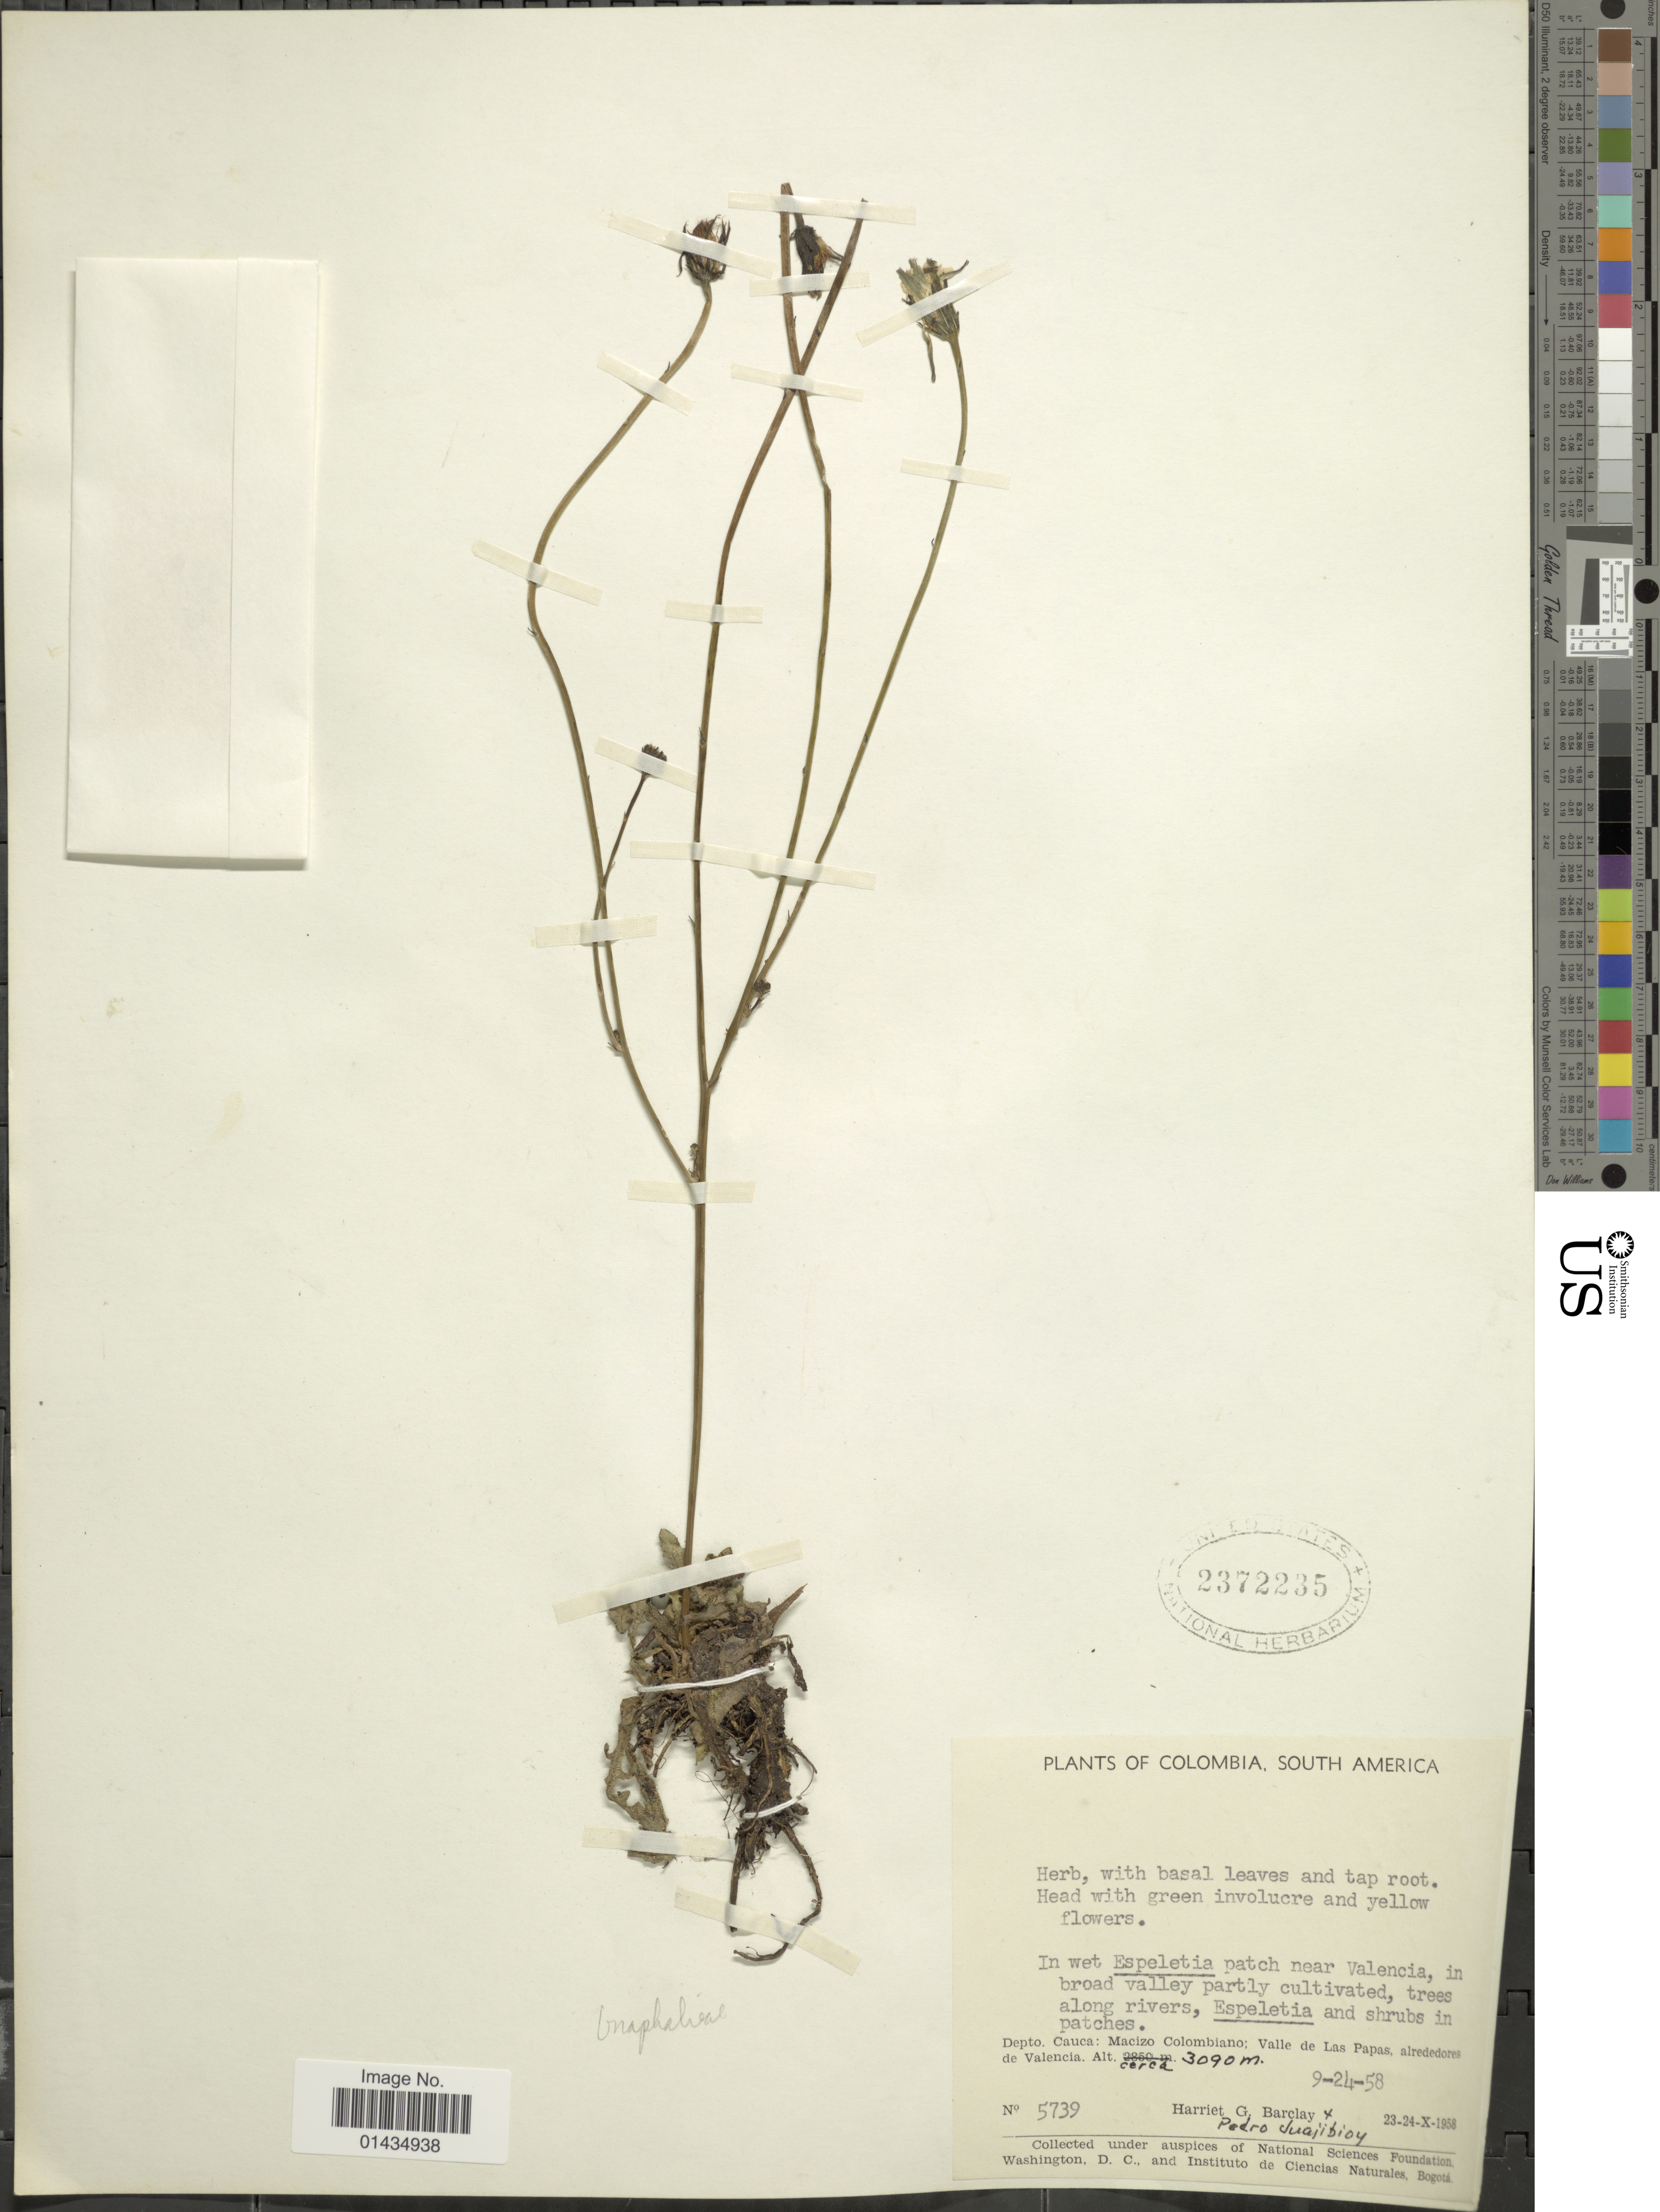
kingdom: Plantae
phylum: Tracheophyta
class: Magnoliopsida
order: Asterales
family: Asteraceae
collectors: H. G. Barclay & P. Juajibioy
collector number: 5739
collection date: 1958-09-24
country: Colombia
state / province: Cauca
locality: South America, in we Espeletia patch near Vaslencia, in broad valley partly cultivated, tress along rivers, Macizo Colombiane; Valle de Las Papas, alrededores de Valencia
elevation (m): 3090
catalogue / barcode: US 2372235